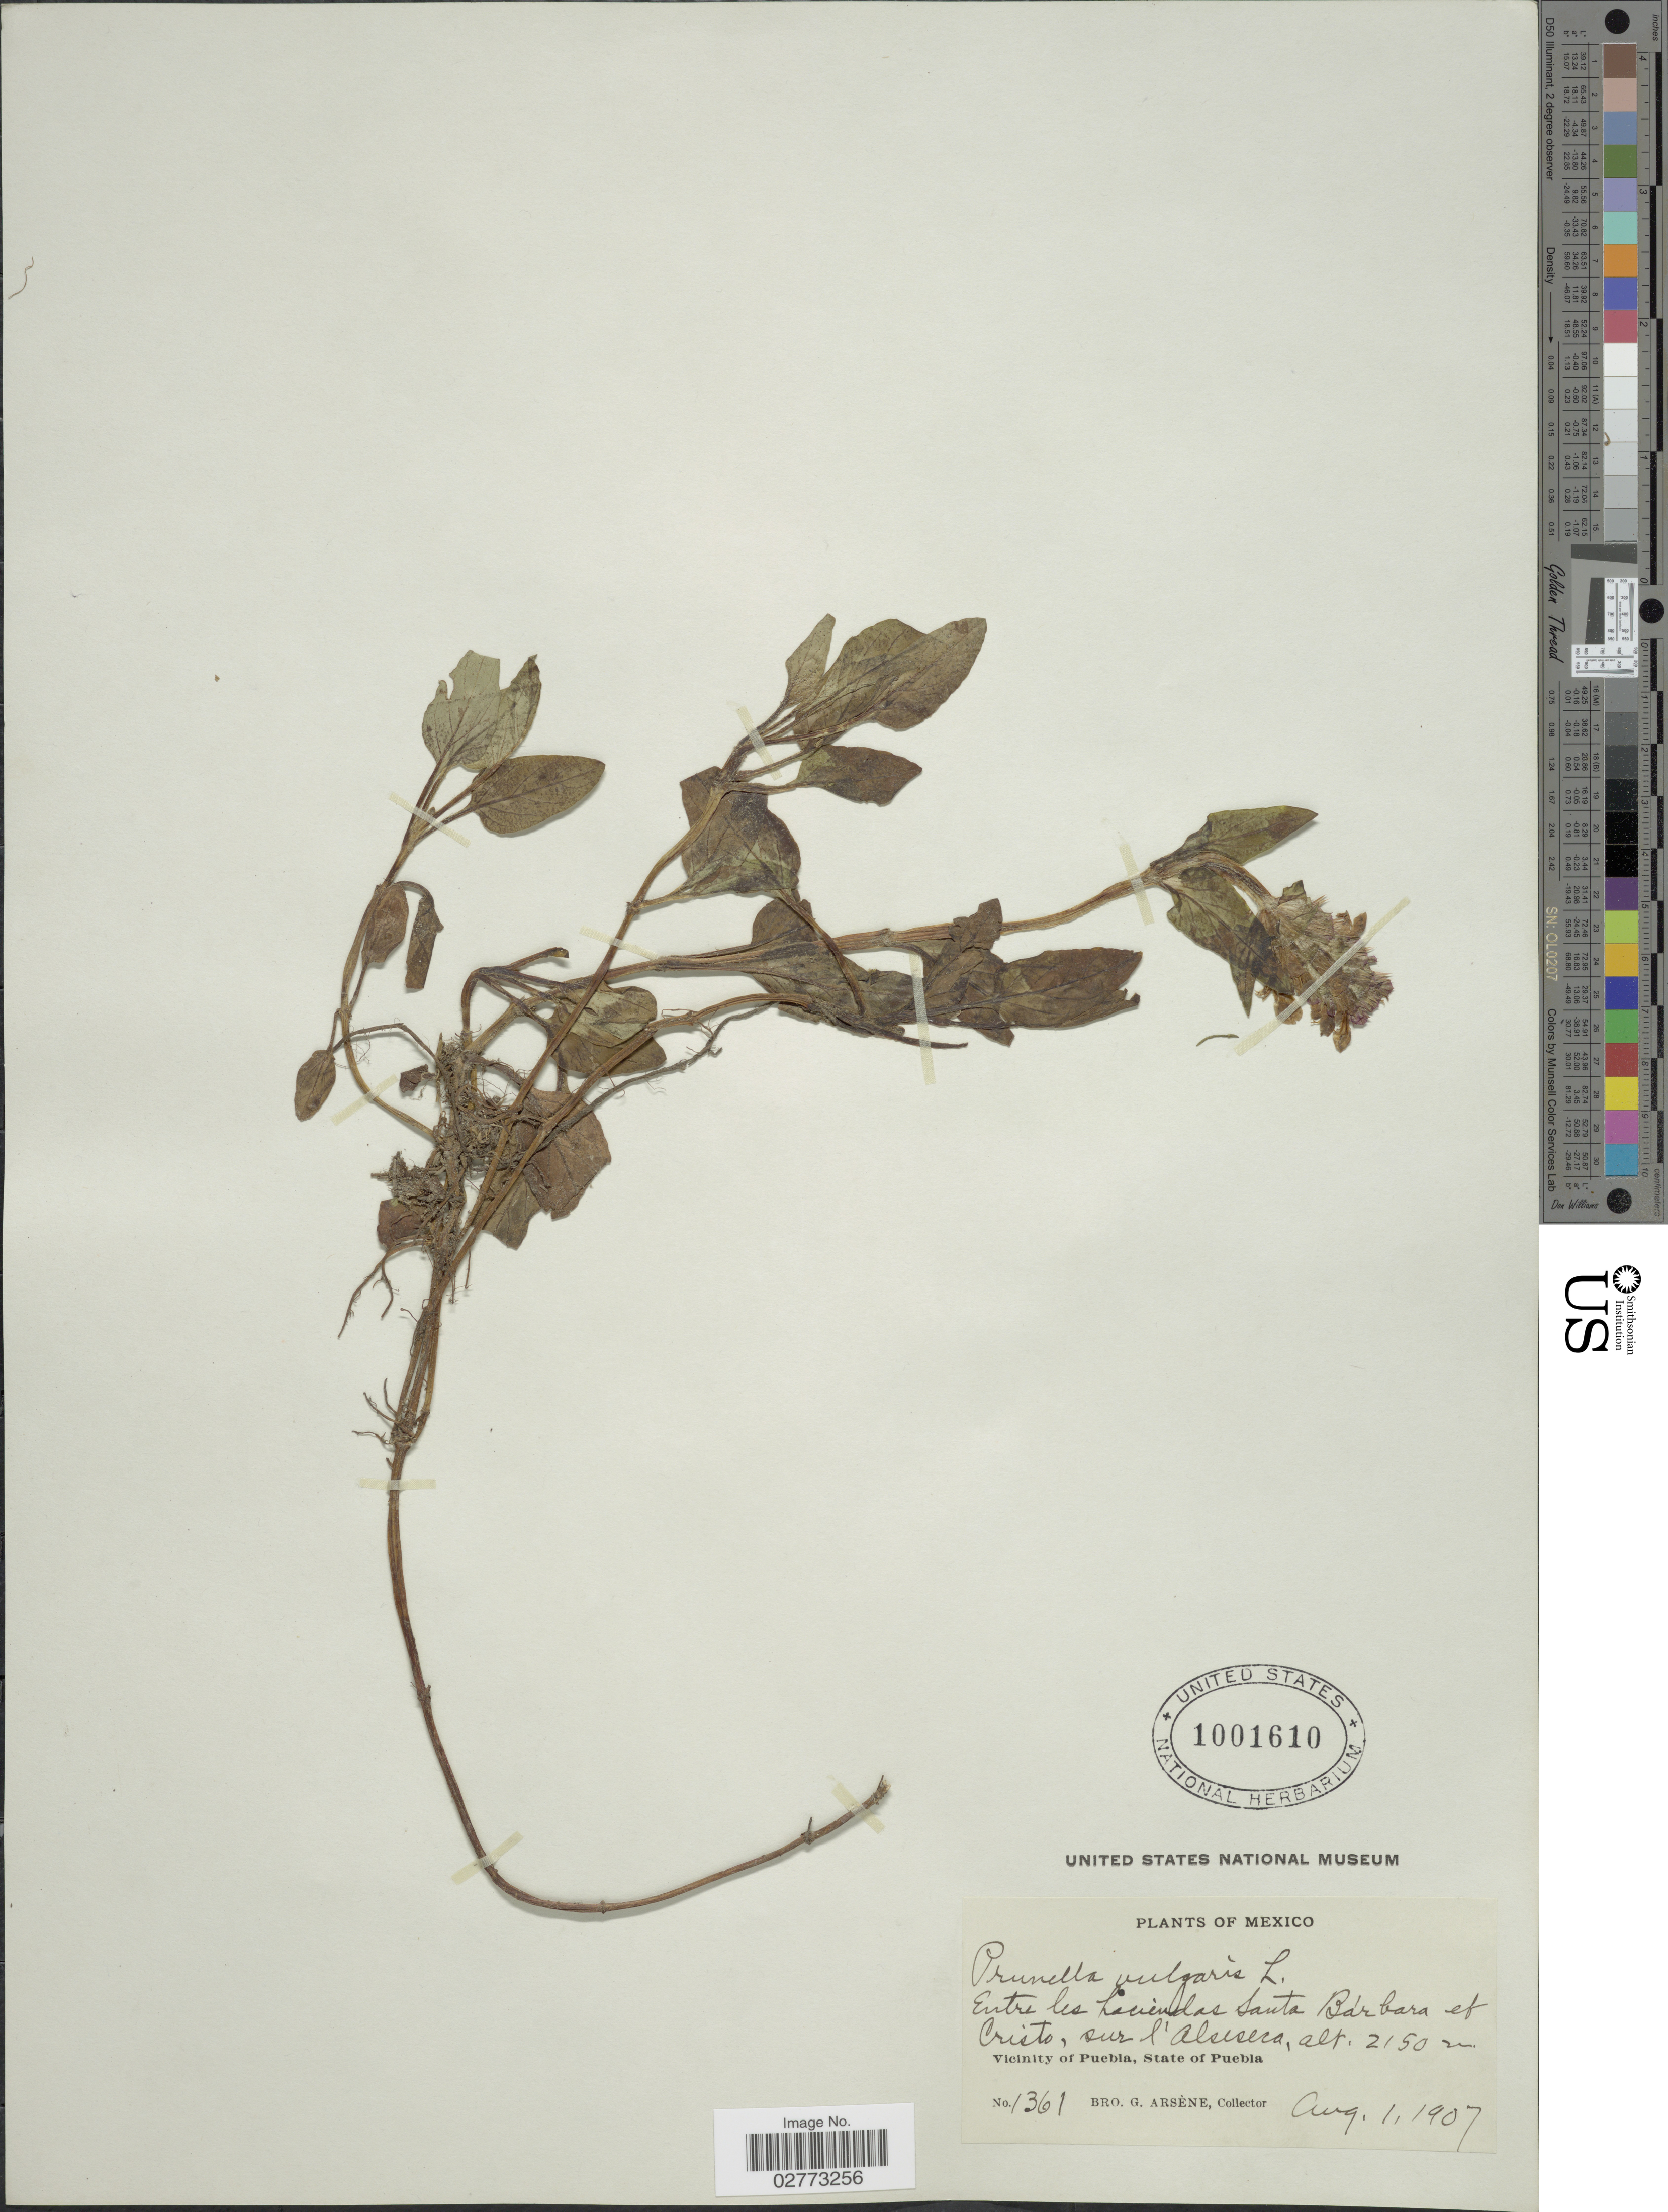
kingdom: Plantae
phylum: Tracheophyta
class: Magnoliopsida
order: Lamiales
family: Lamiaceae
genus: Prunella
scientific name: Prunella vulgaris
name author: L.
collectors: Bro. G. Arsène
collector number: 1361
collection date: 1907-08-01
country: Mexico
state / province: Puebla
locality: Entre les haciendas Santa Barbara et Cristo, sur l'Alseseca, Vicinity of Puebla.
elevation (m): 2150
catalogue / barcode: US 1001610